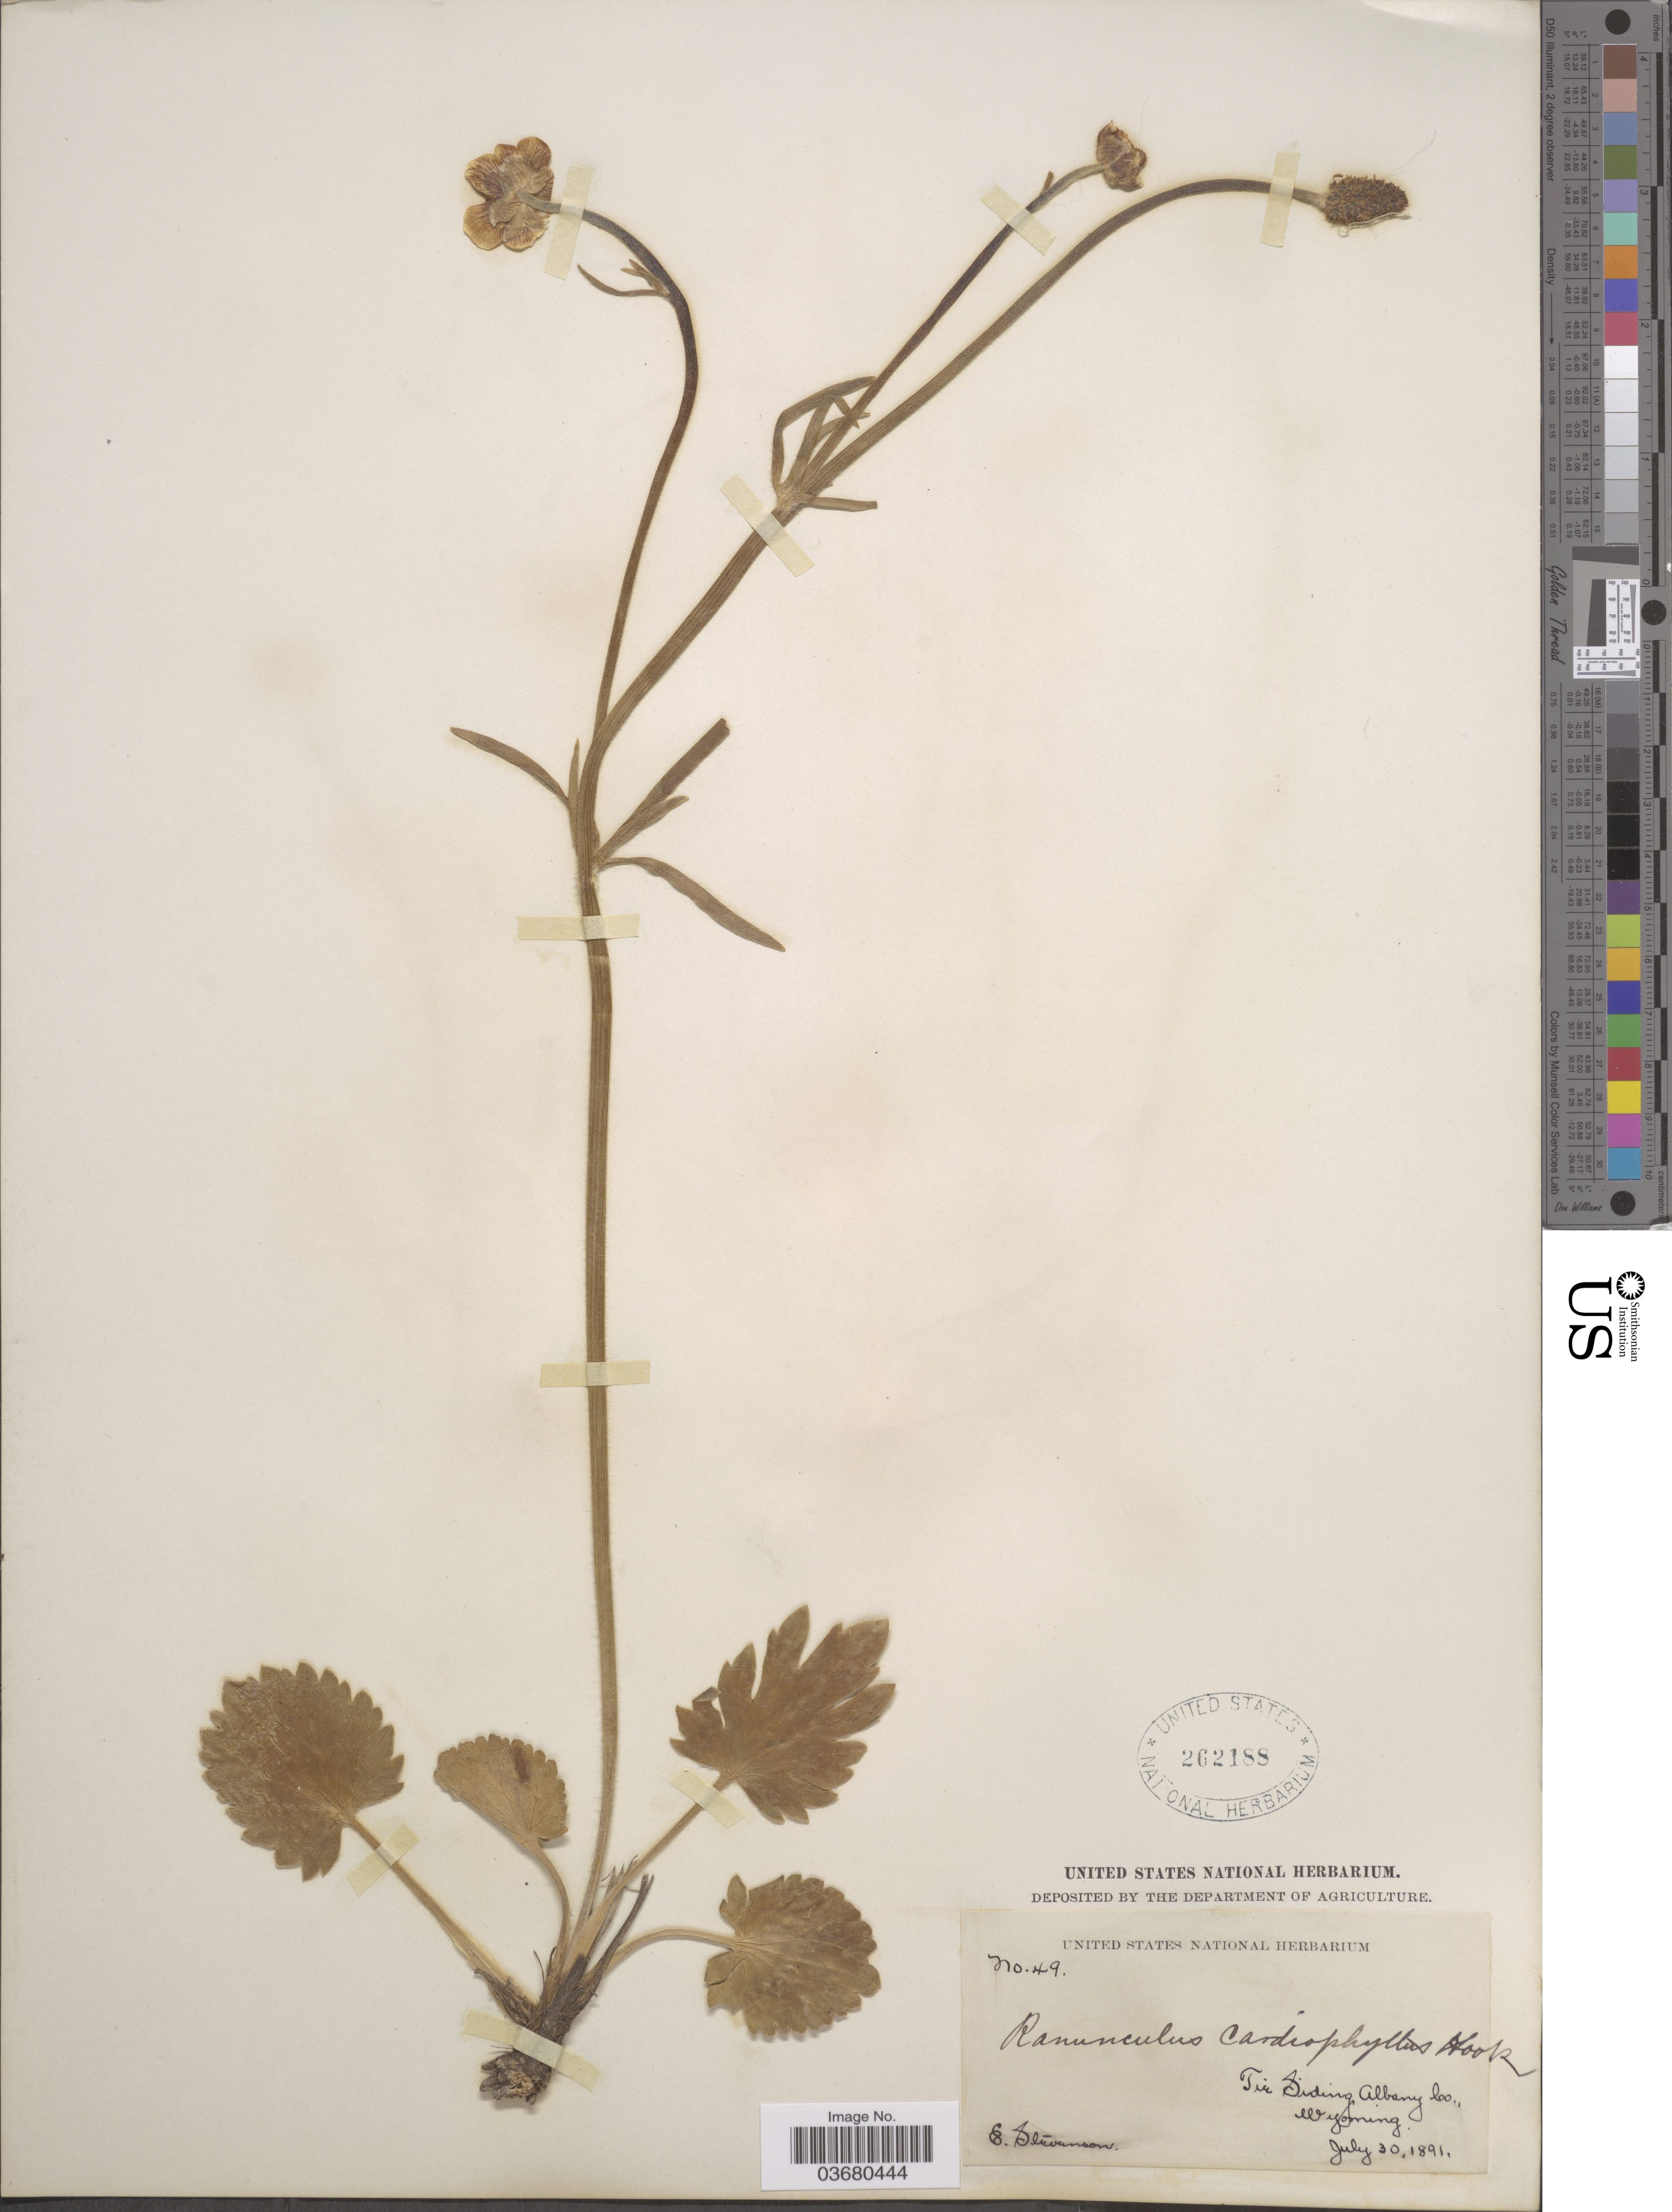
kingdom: Plantae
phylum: Tracheophyta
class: Magnoliopsida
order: Ranunculales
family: Ranunculaceae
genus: Ranunculus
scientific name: Ranunculus cardiophyllus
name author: Hook.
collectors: E. Stevenson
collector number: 49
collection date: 1891-07-30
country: United States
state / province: Wyoming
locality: Tie Siding, Albany Co.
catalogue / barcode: US 262188